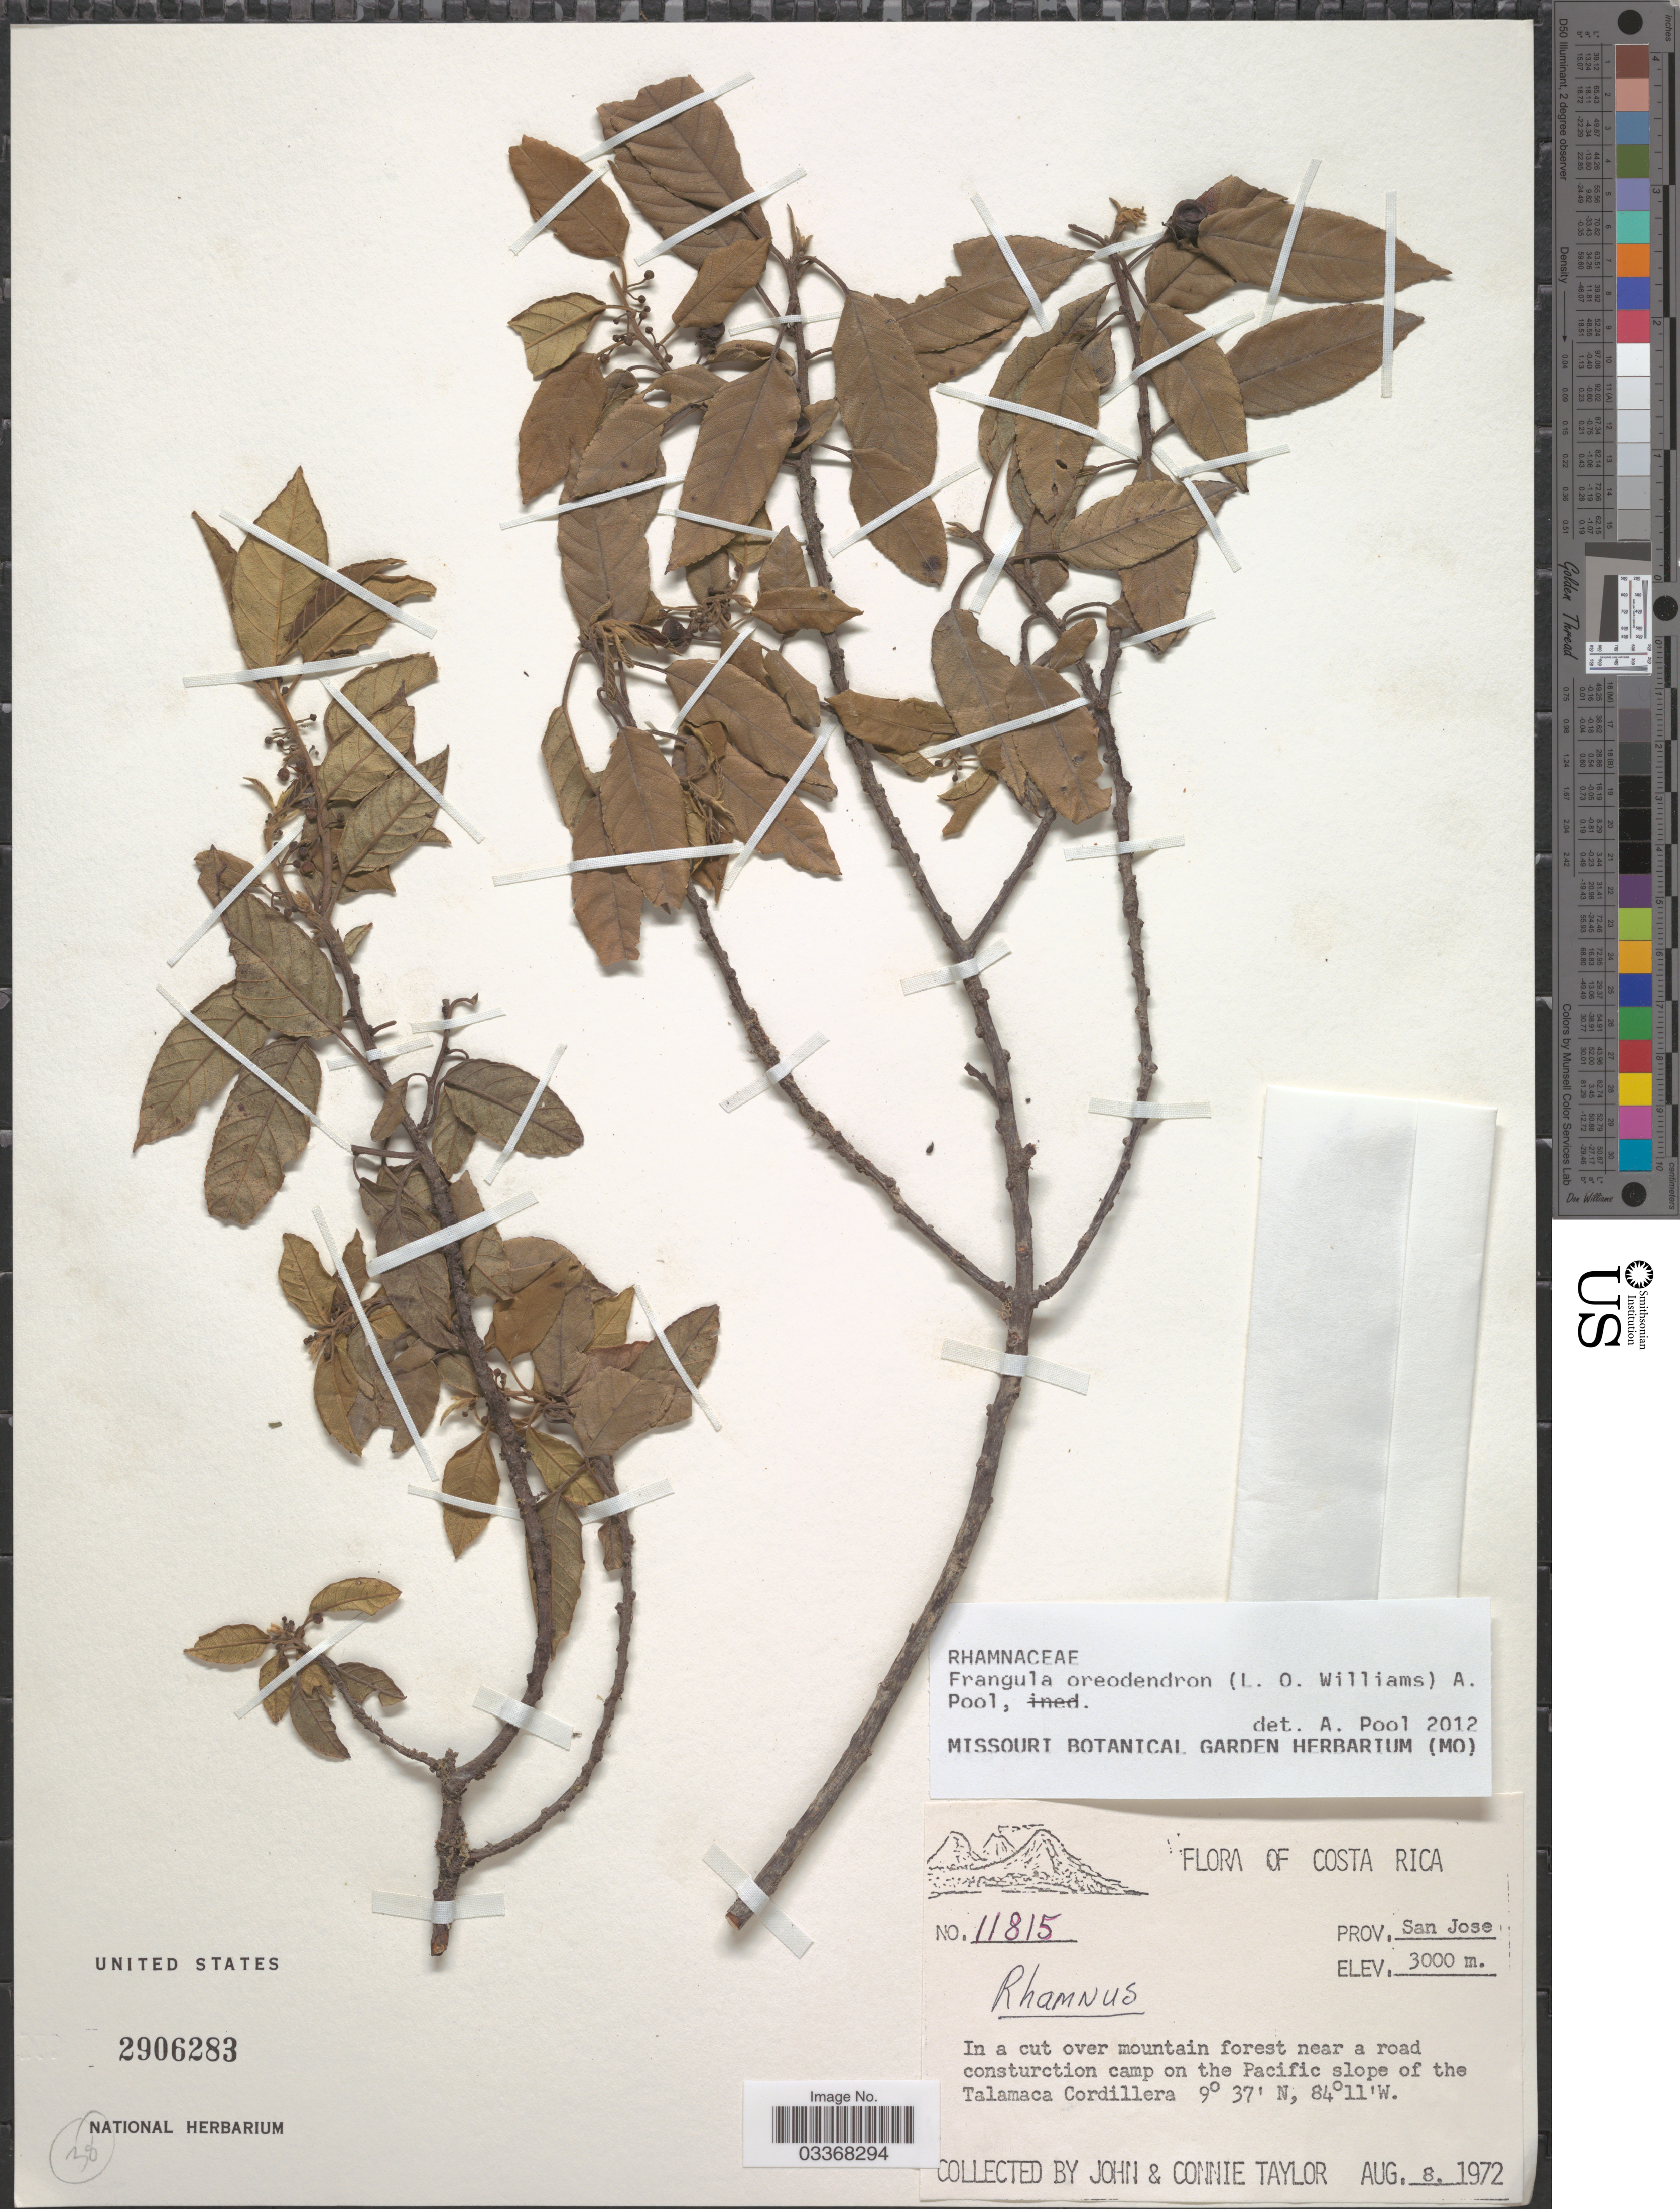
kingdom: Plantae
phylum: Tracheophyta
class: Magnoliopsida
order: Rosales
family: Rhamnaceae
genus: Frangula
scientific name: Frangula oreodendron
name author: (L.O. Williams) A. Pool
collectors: J. Taylor & C. Taylor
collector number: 11815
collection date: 1972-08-08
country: Costa Rica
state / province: San José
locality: In a cut over mountain forest near a road consturction camp on the Pacific slope of the Talamaca Cordillera.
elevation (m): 3000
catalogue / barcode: US 2906283